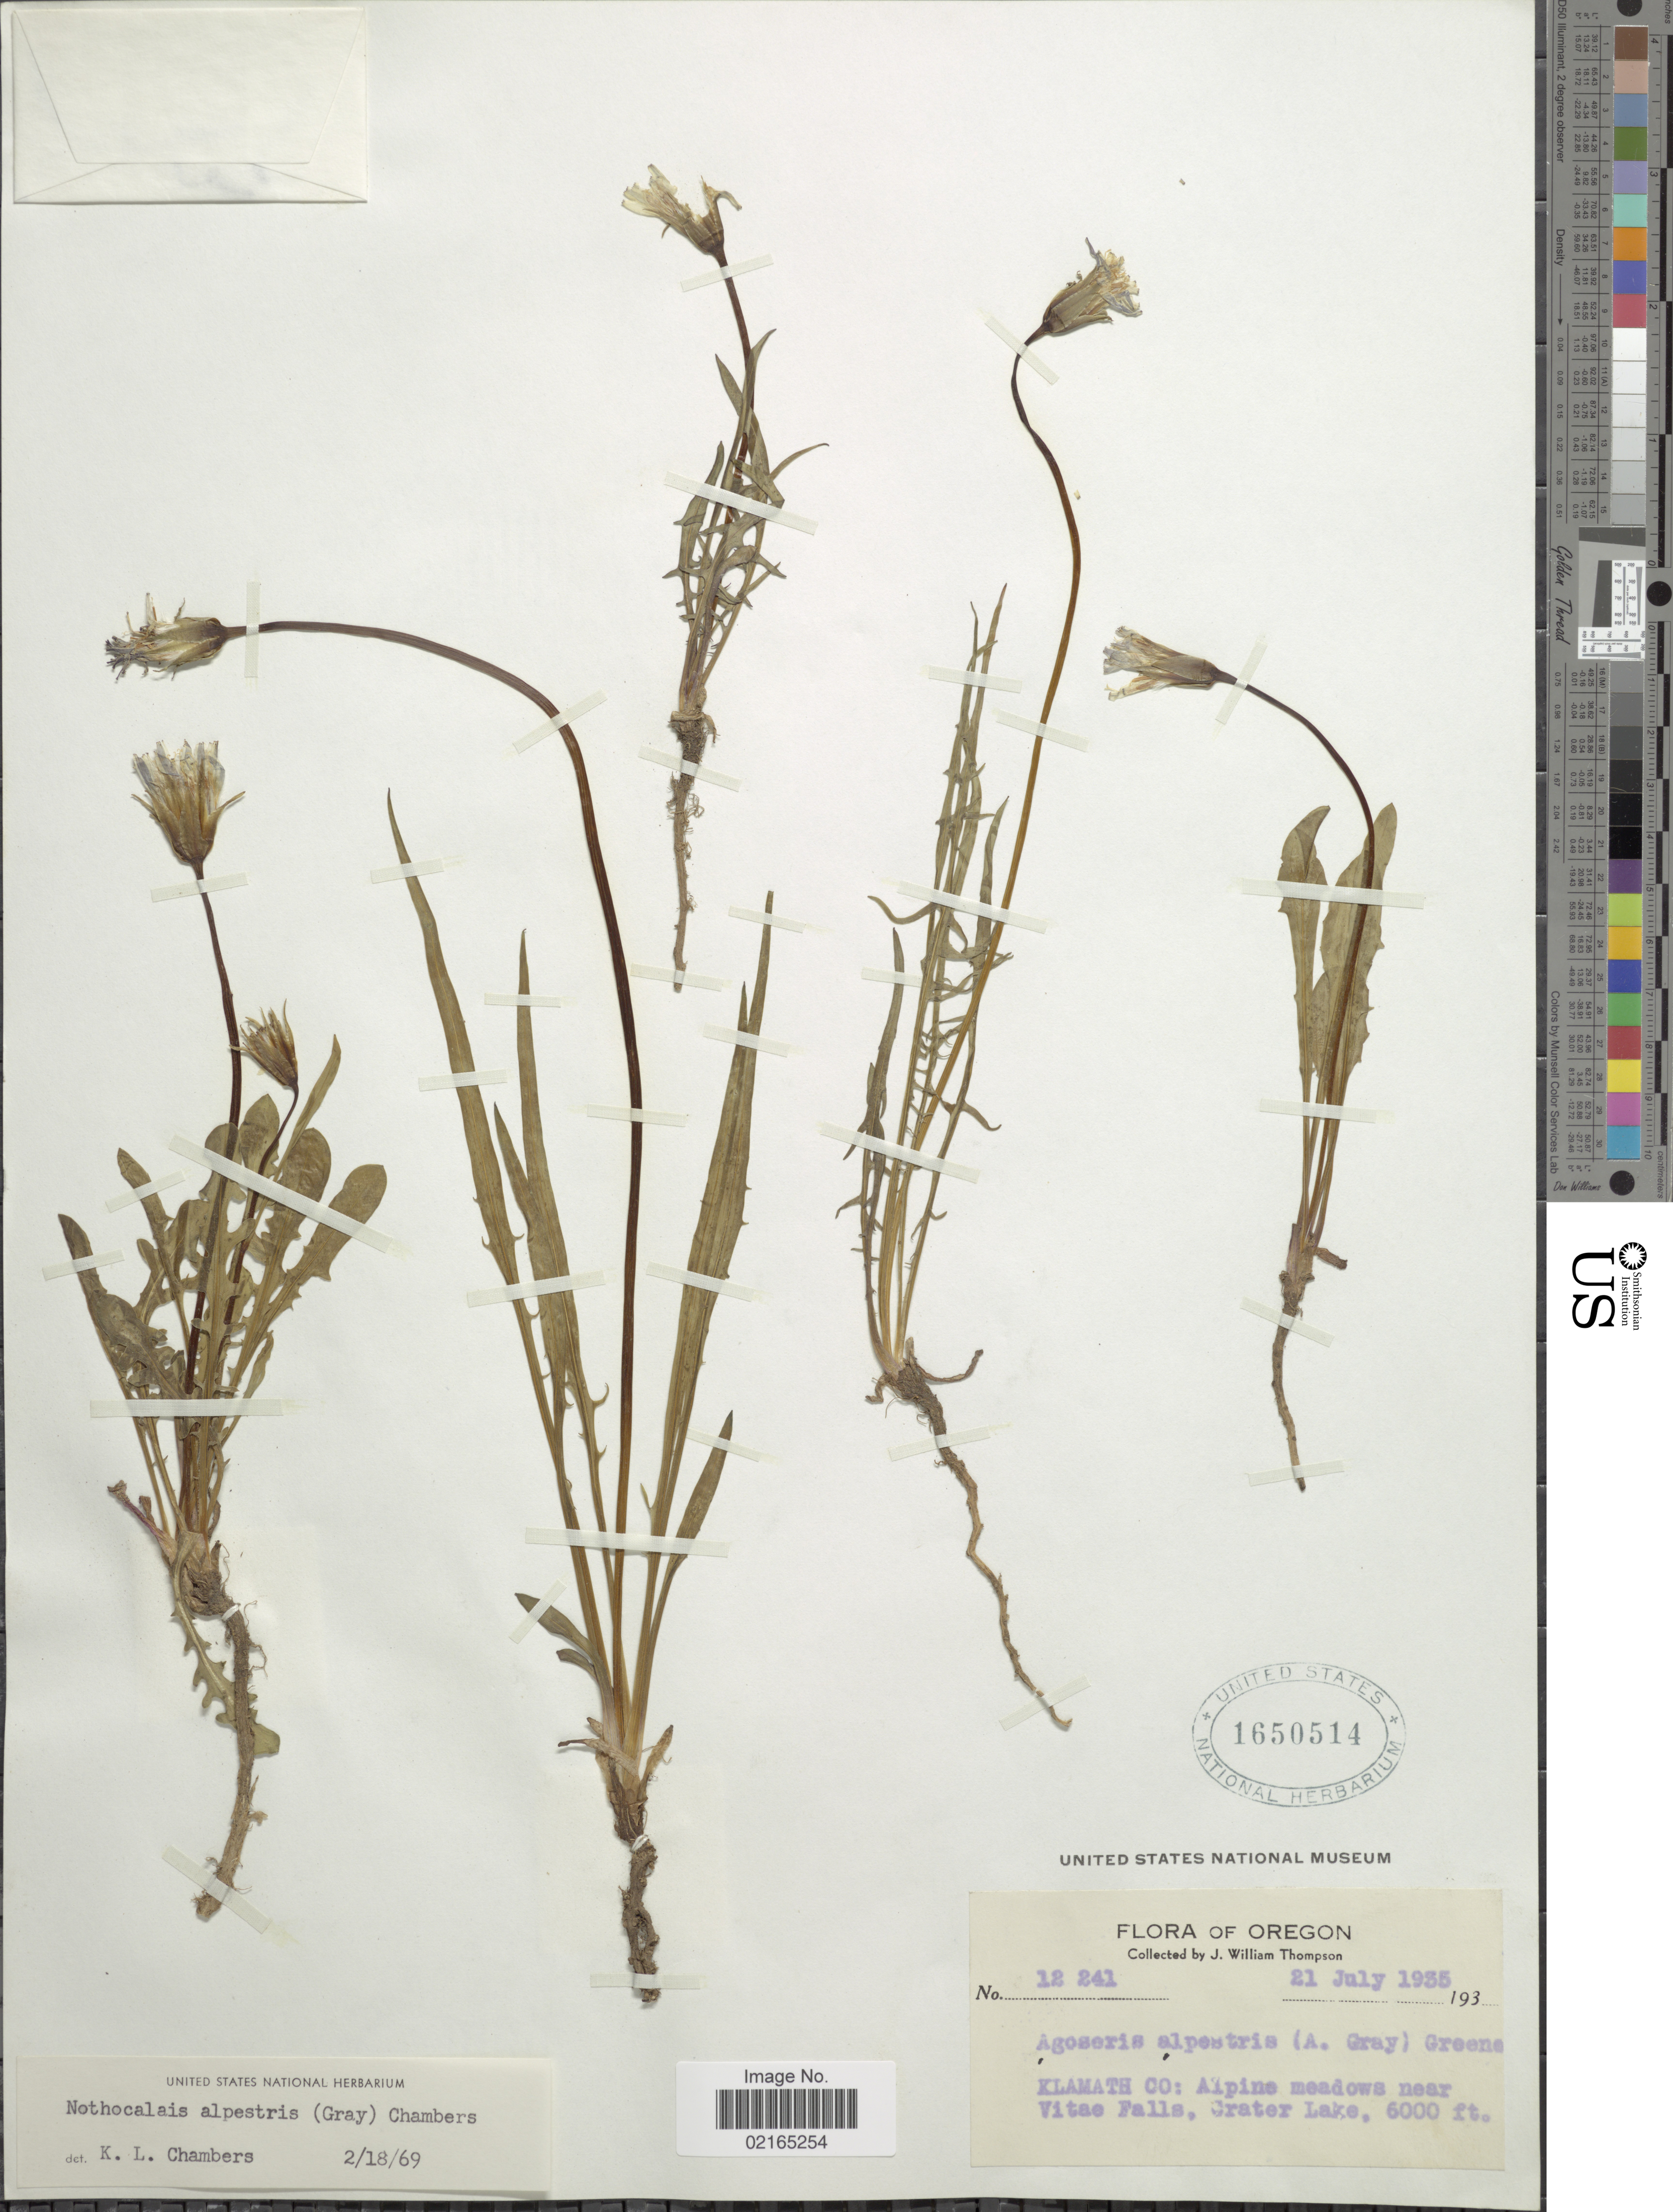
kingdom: Plantae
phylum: Tracheophyta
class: Magnoliopsida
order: Asterales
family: Asteraceae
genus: Nothocalais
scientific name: Nothocalais alpestris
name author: (A. Gray) K.L. Chambers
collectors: J. W. Thompson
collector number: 12241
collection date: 1935-07-21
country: United States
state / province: Oregon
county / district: Klamath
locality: Klamath Co: Alpine meadows near Vitae Falls, Crater Lake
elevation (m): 1829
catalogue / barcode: US 1650514